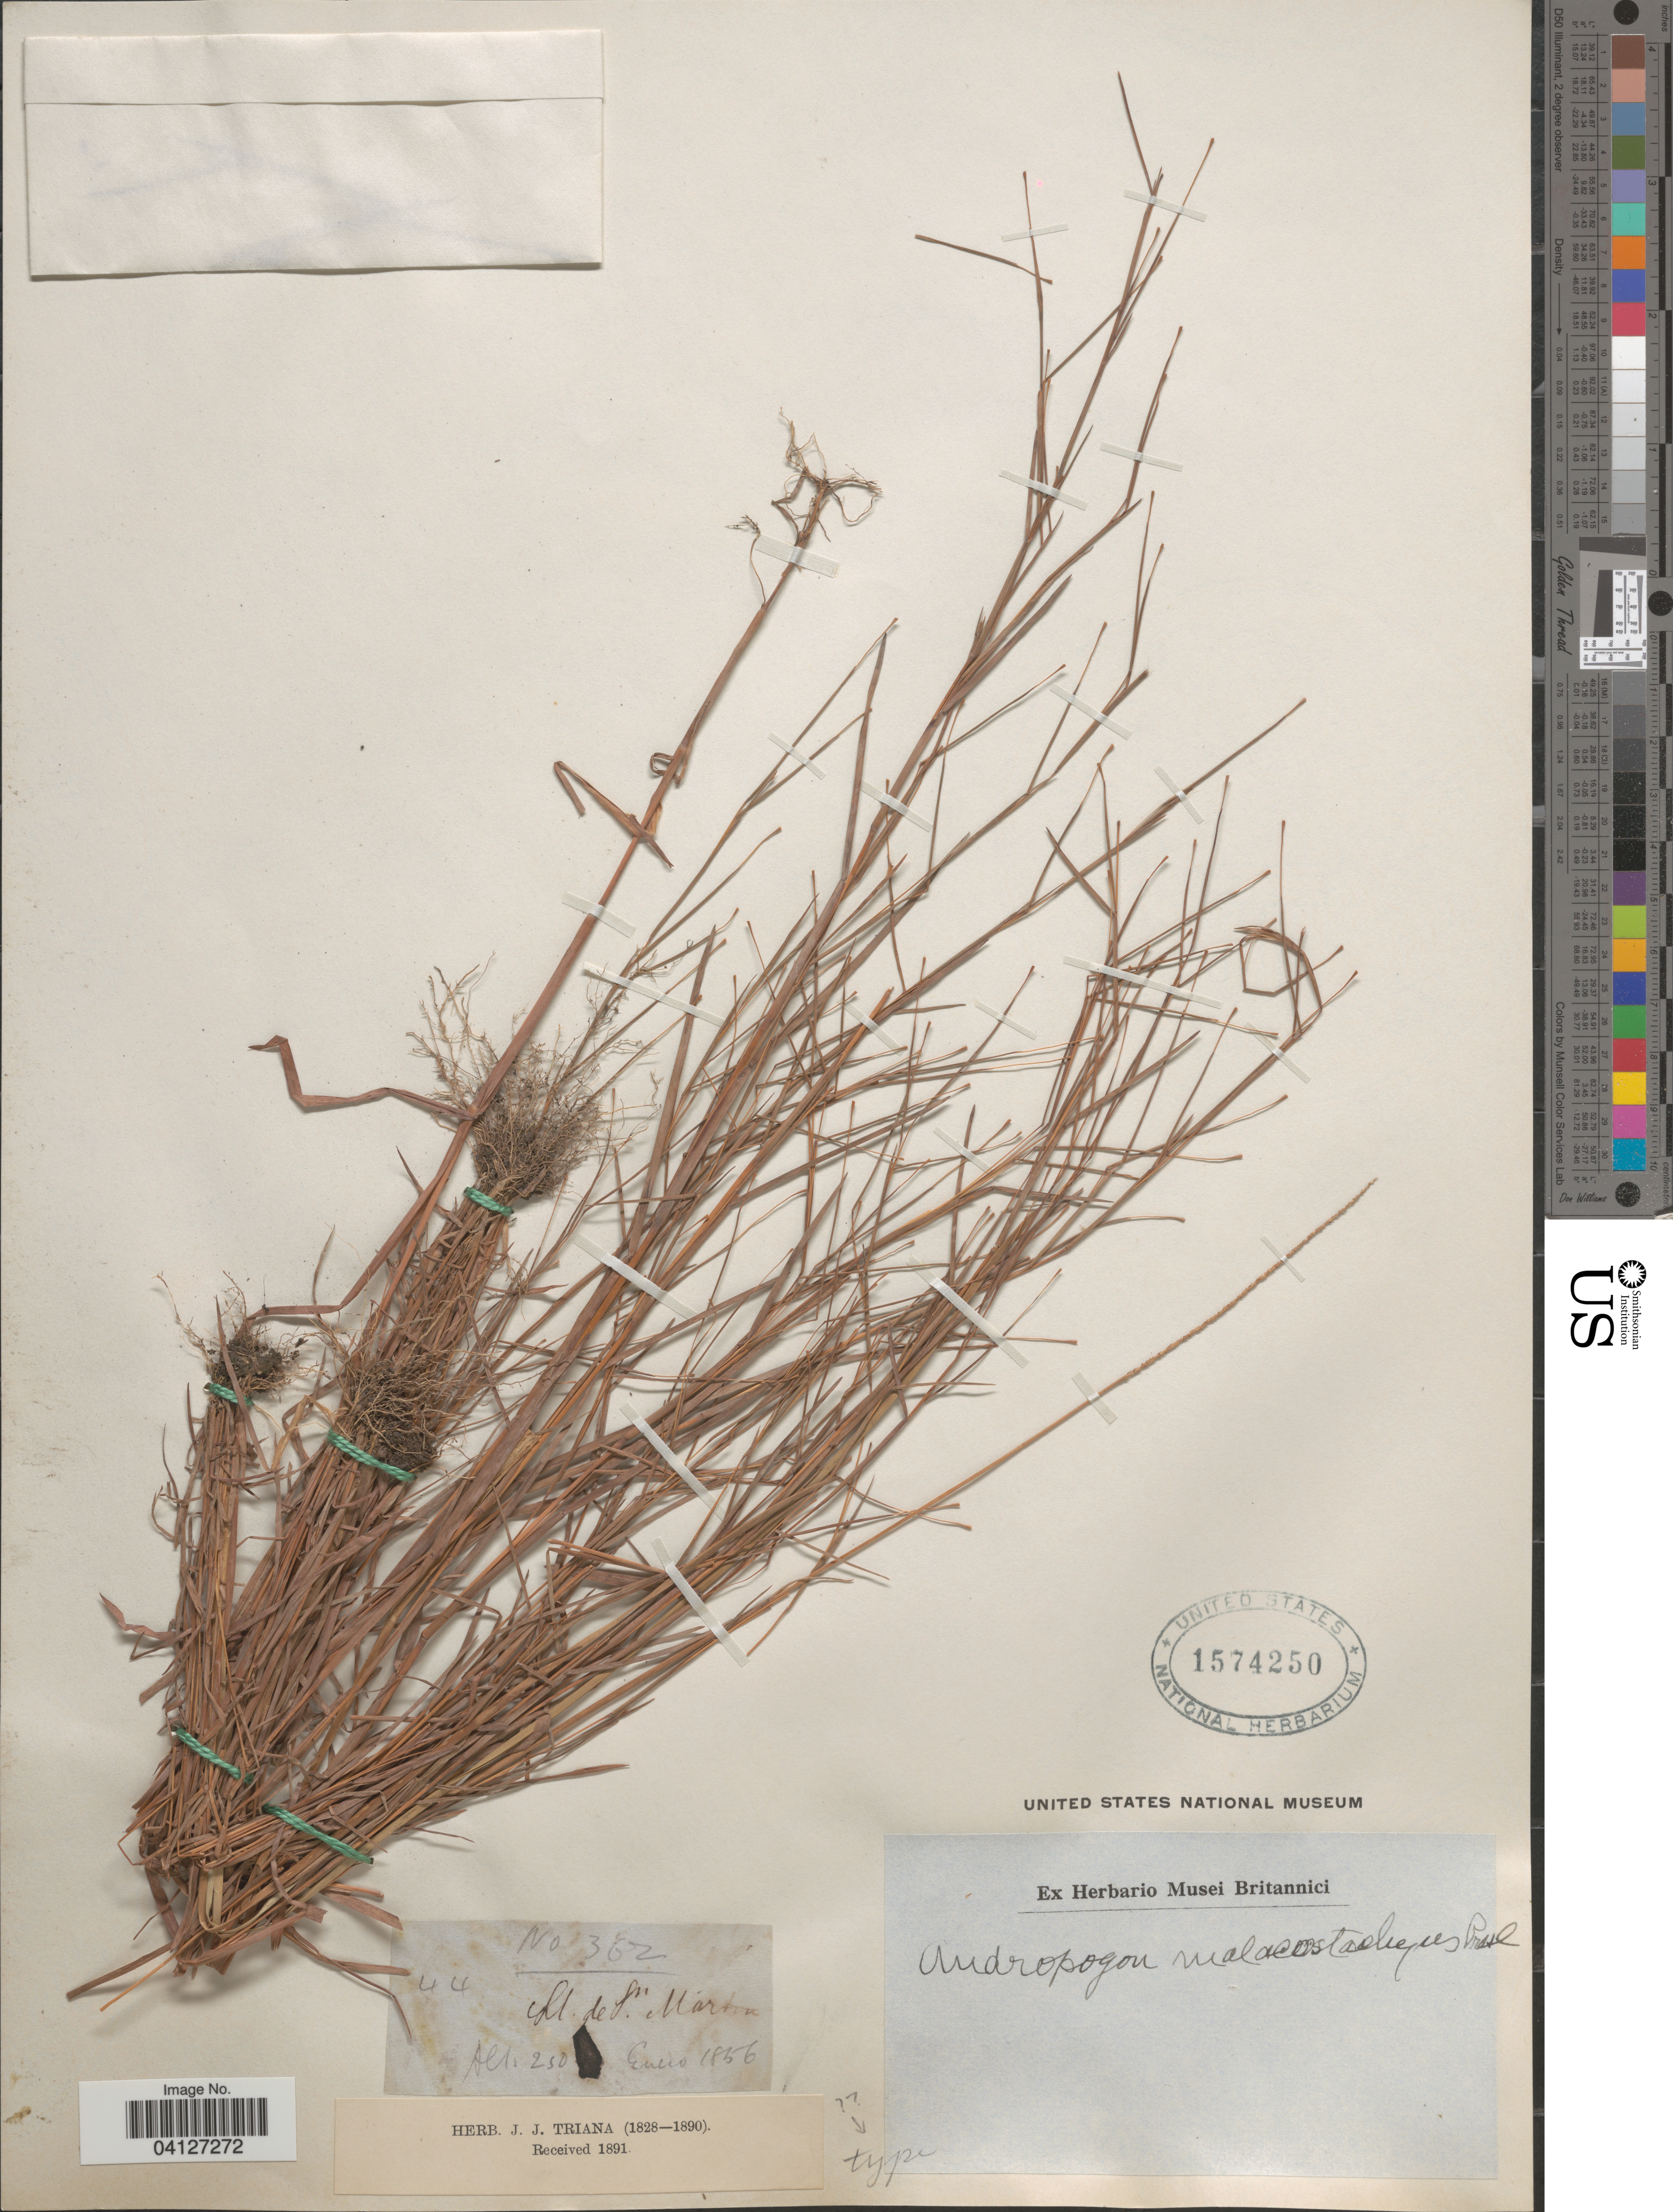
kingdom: Plantae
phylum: Tracheophyta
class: Liliopsida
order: Poales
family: Poaceae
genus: Andropogon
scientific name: Andropogon malacostachyus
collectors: Ex Herb. J. J. Triana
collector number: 362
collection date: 1856-01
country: Colombia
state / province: Meta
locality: Ll. de Sn. Martin.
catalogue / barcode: US 1574250